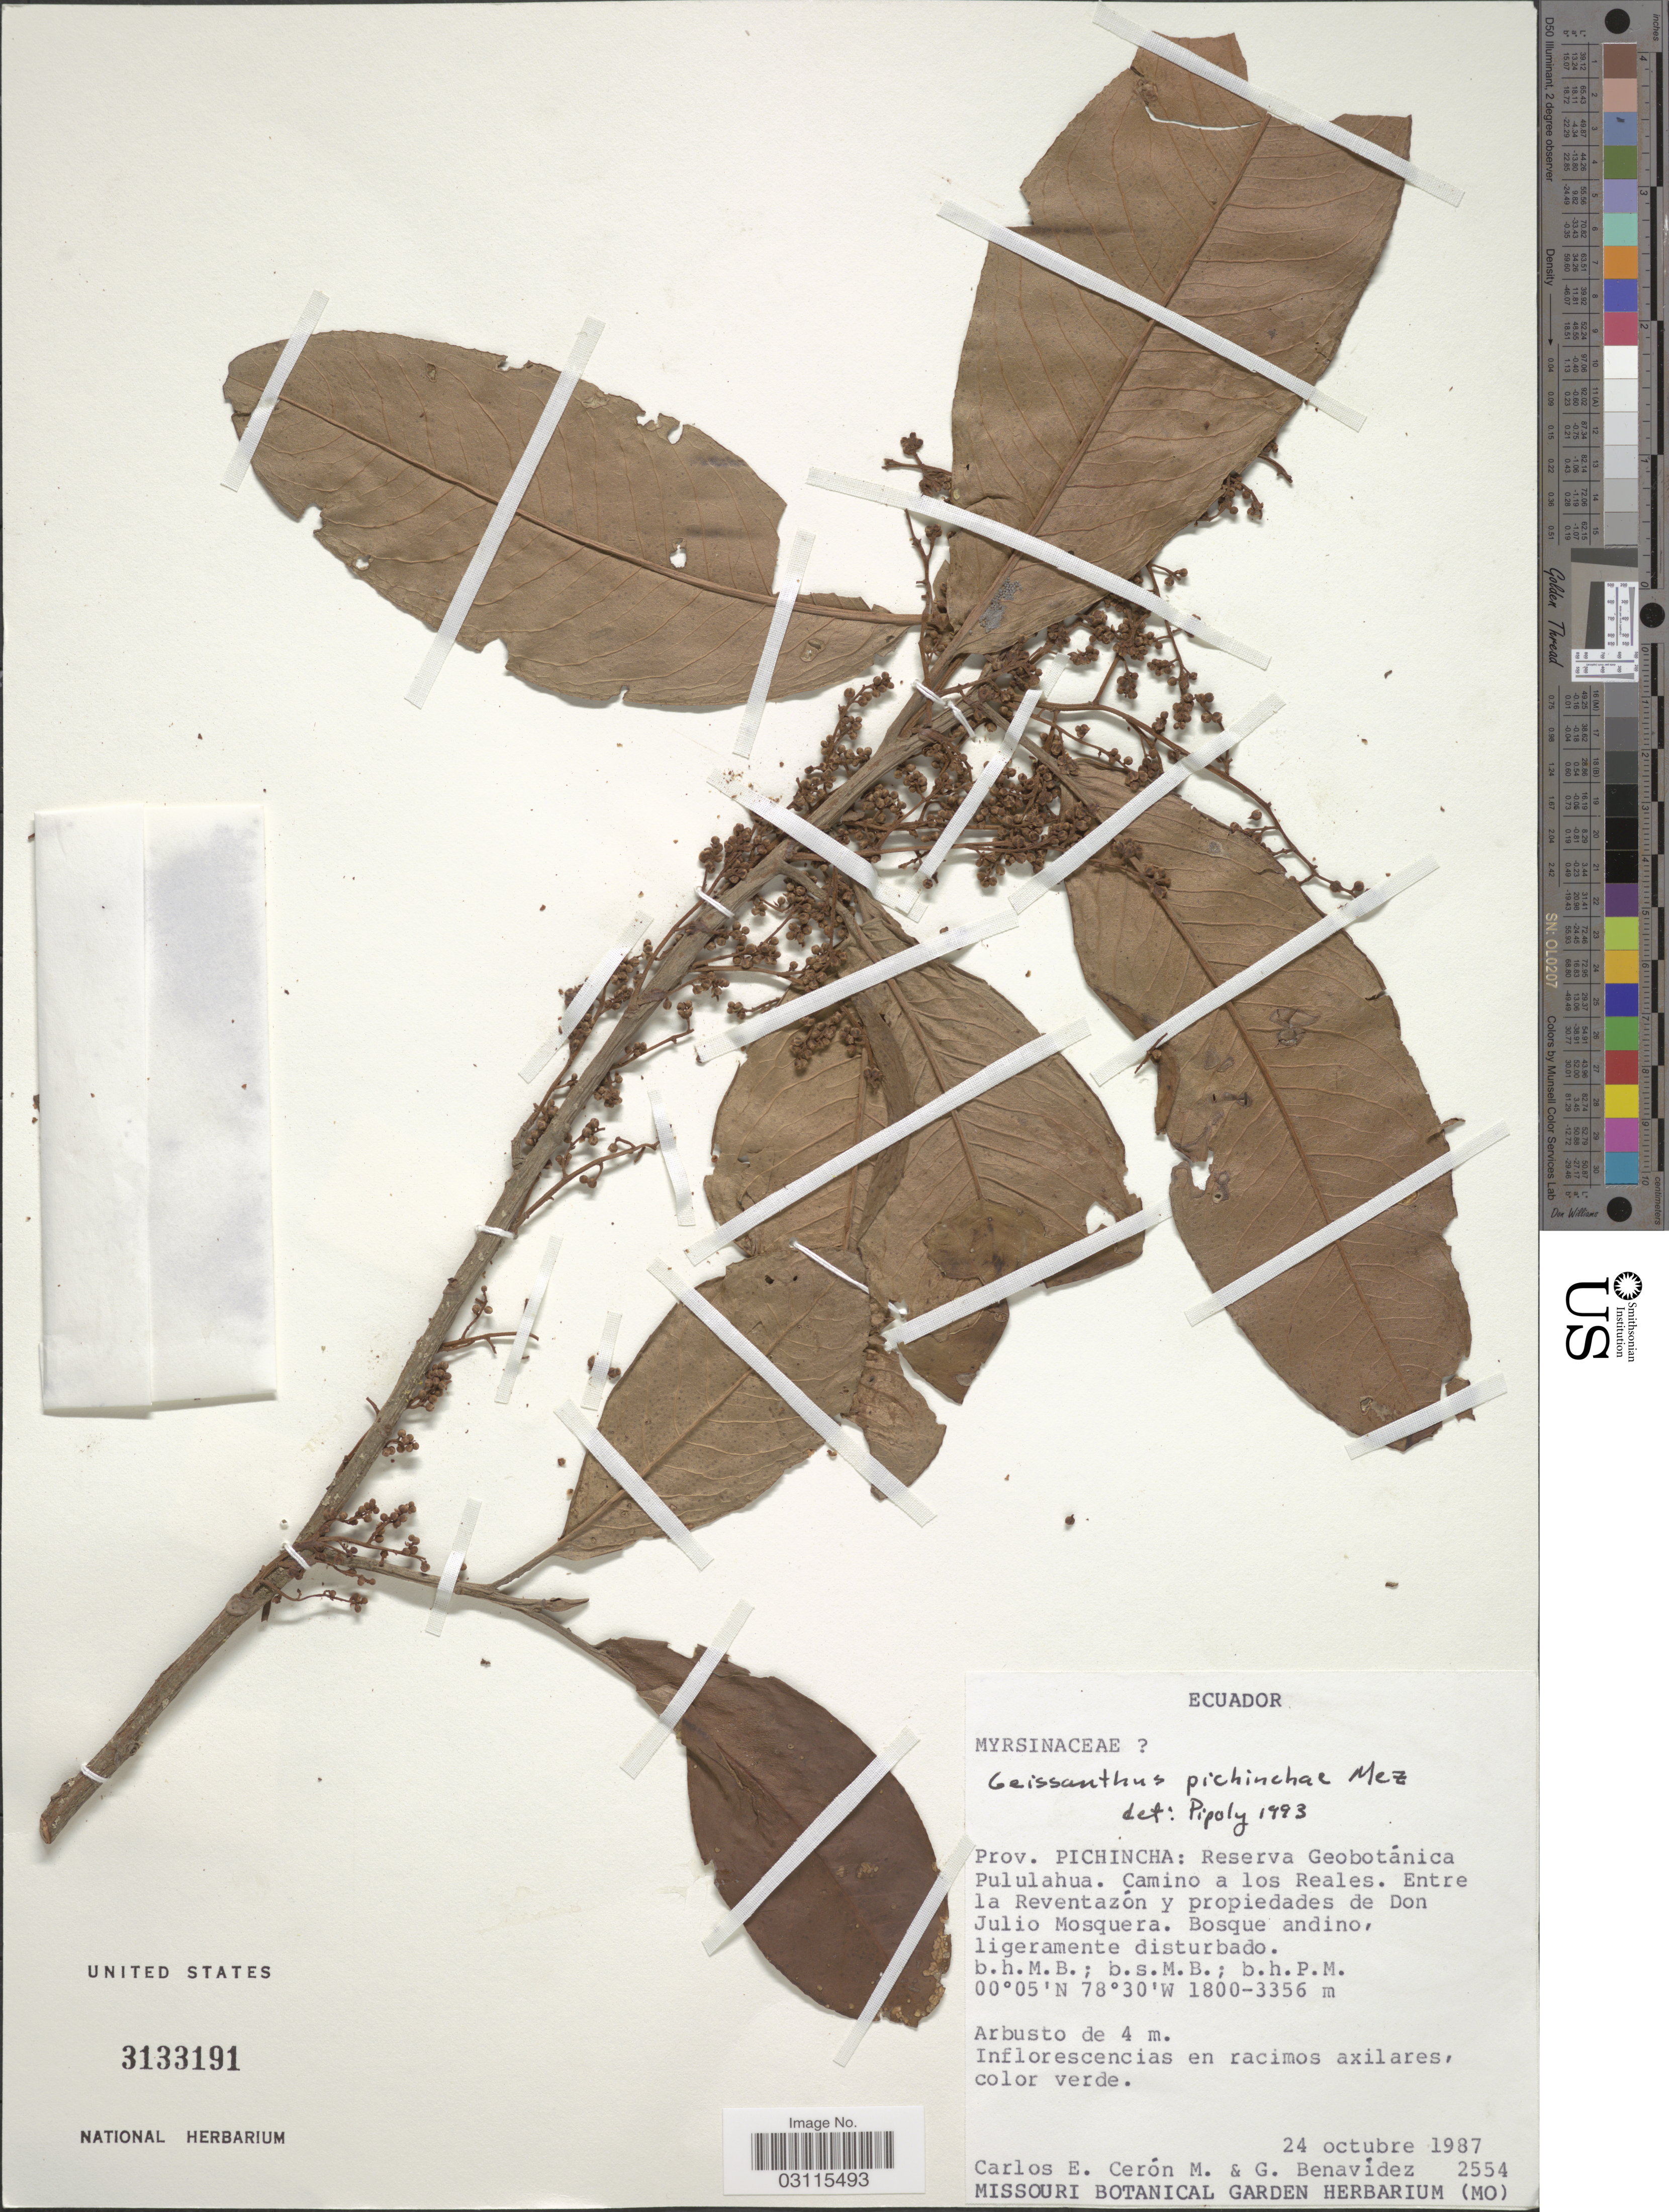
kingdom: Plantae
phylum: Tracheophyta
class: Magnoliopsida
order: Ericales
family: Primulaceae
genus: Geissanthus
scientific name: Geissanthus pichinchae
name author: Mez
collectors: C. E. Cerón M. & G. Benavidez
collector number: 2554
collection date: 1987-10-24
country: Ecuador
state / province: Pichincha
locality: Prov. Pichincha: Reserva Geobotánica Pululahua. Camino a los Reales. Entre la Reventazón y propiedades de Don Julio Mosquera.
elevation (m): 1800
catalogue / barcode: US 3133191